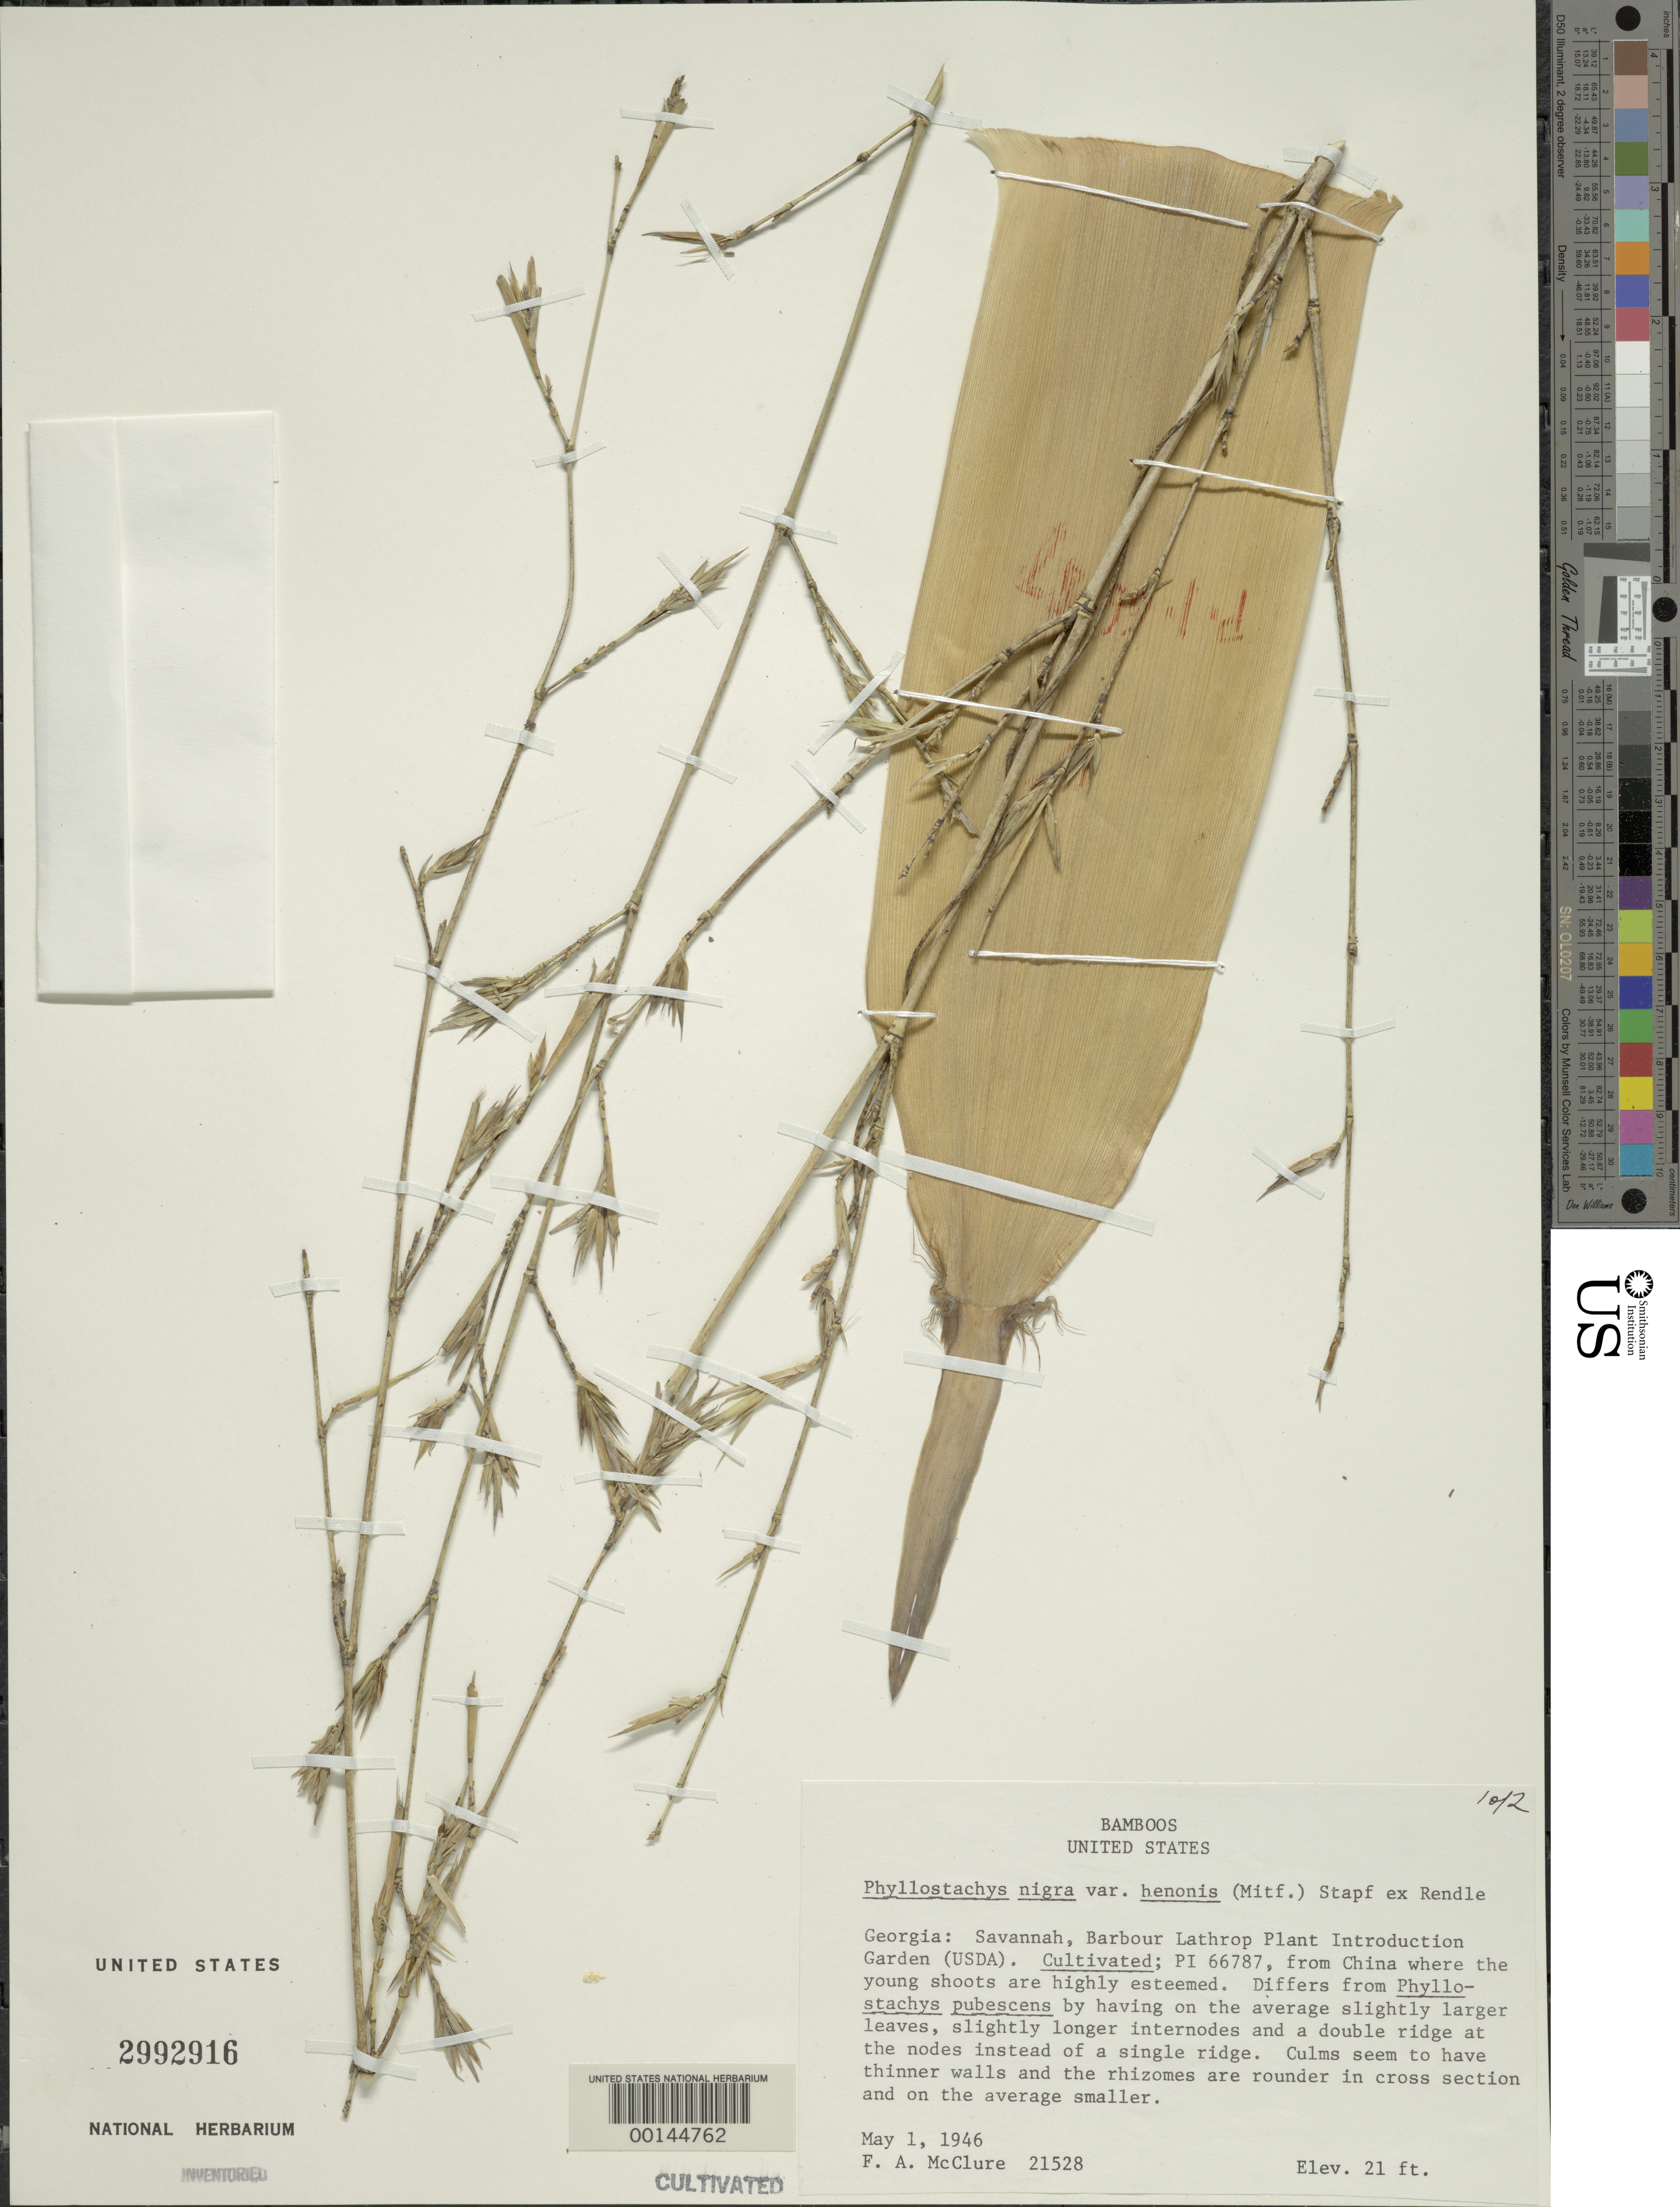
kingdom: Plantae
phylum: Tracheophyta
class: Liliopsida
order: Poales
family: Poaceae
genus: Phyllostachys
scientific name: Phyllostachys nigra var. henonis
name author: (Mitford) Stapf ex Rendle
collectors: F. A. McClure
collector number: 21528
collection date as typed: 01 May 1946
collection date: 1946-05-01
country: United States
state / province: Georgia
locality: Savannah, barbour lathrop p.i. garden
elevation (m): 6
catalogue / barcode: US 2992916